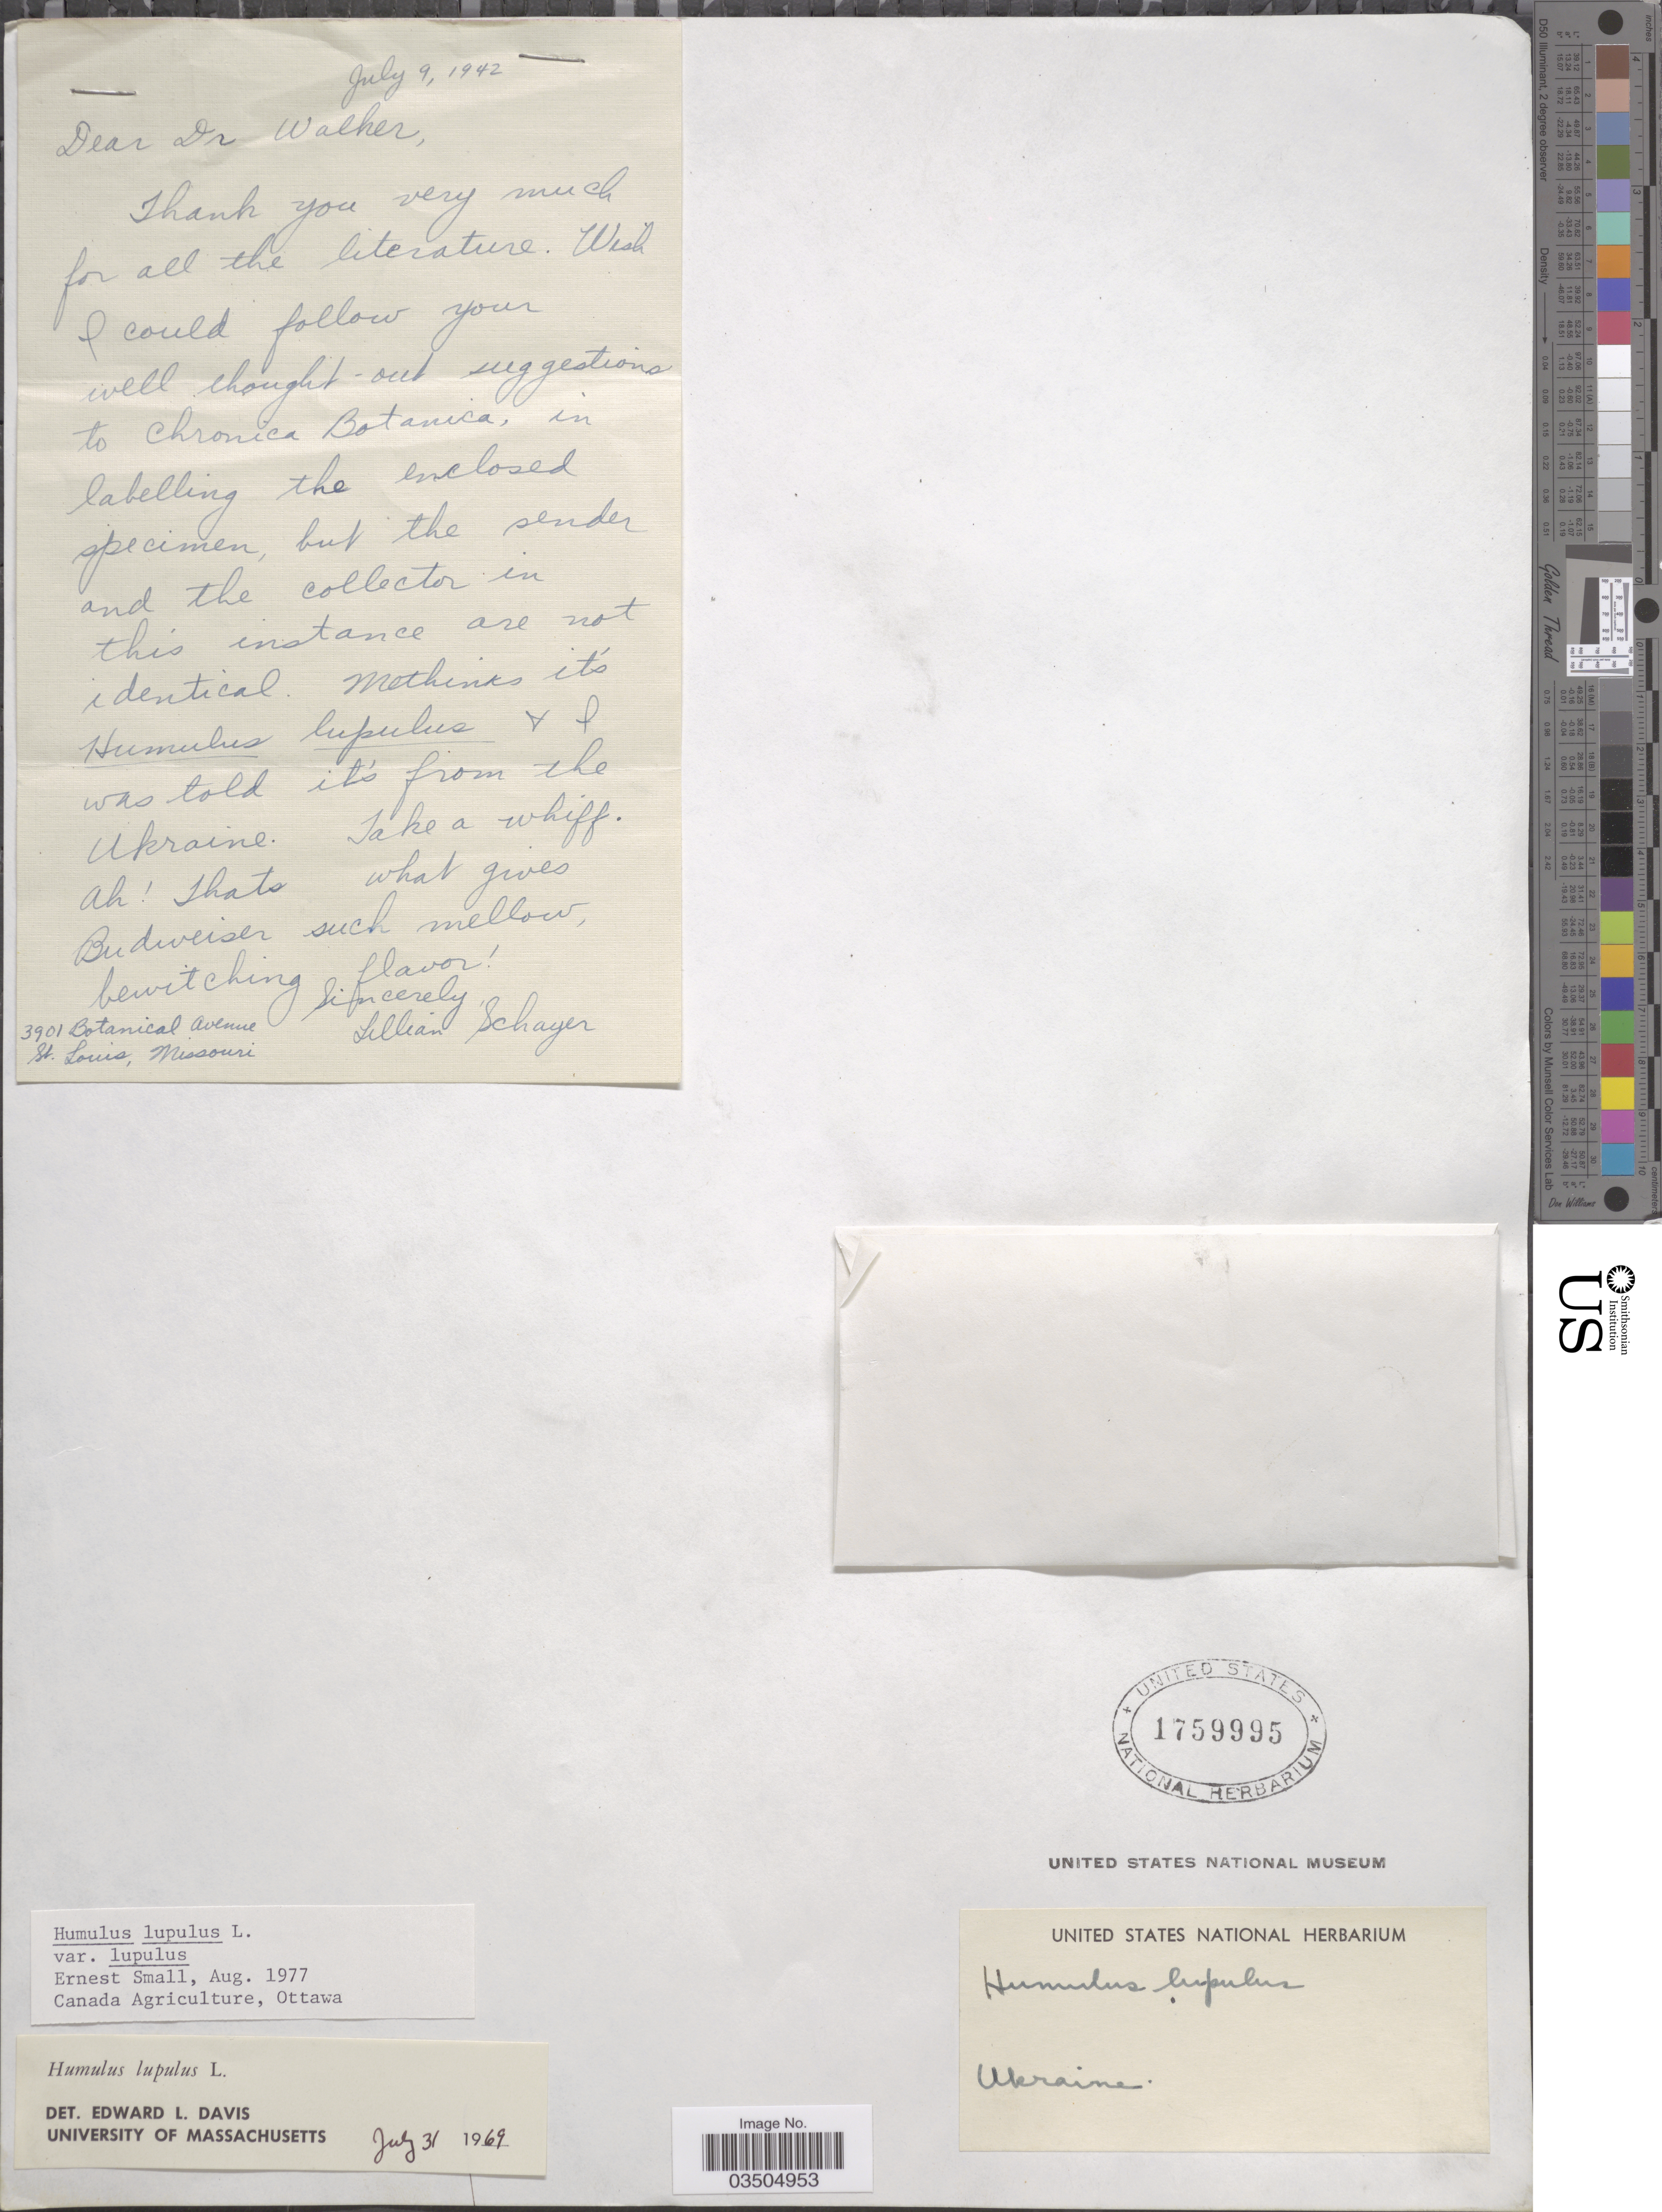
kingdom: Plantae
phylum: Tracheophyta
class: Magnoliopsida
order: Rosales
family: Cannabaceae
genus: Humulus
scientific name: Humulus lupulus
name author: L.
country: Ukraine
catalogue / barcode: US 1759995